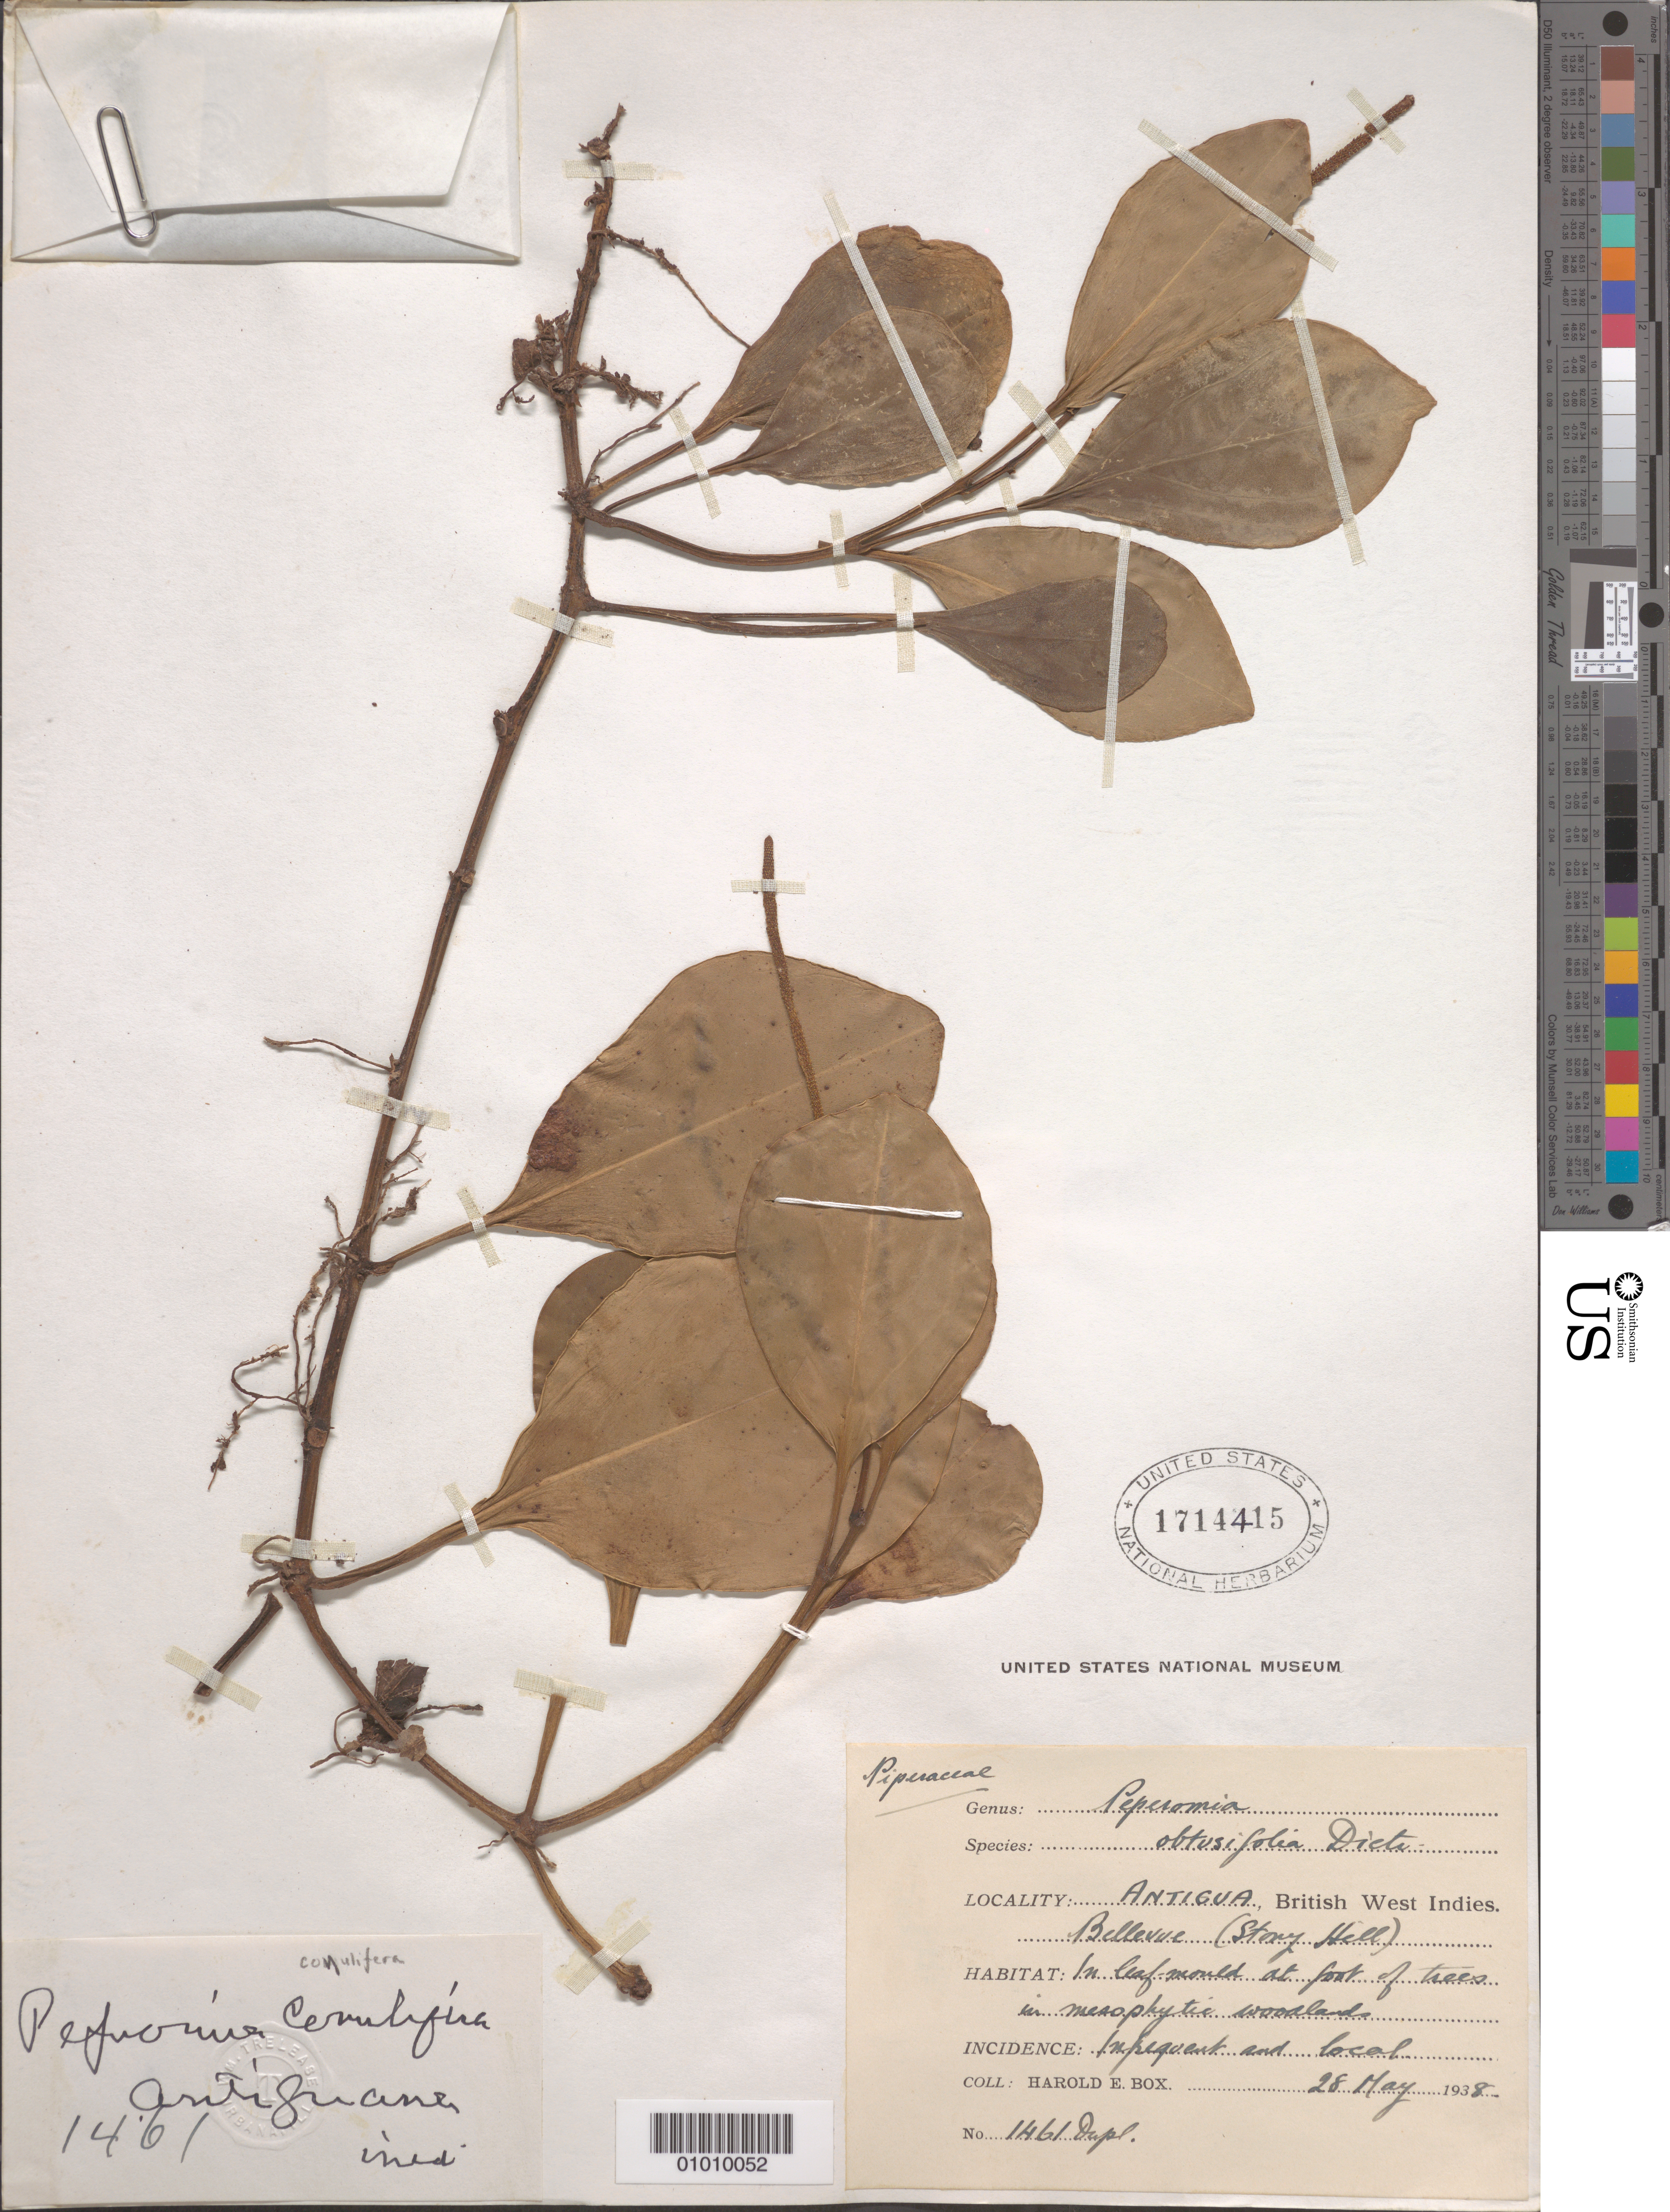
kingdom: Plantae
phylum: Tracheophyta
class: Magnoliopsida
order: Piperales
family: Piperaceae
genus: Peperomia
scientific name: Peperomia conulifera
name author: Trel. ex Stehlé & Quentin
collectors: H. E. Box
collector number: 1461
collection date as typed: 28 May 1938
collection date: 1938-05-28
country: Antigua and Barbuda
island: Antigua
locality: Bellevue (Rocky Hill). In leaf-mould at foot of trees in mesophyte woodlands.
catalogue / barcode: US 1714415